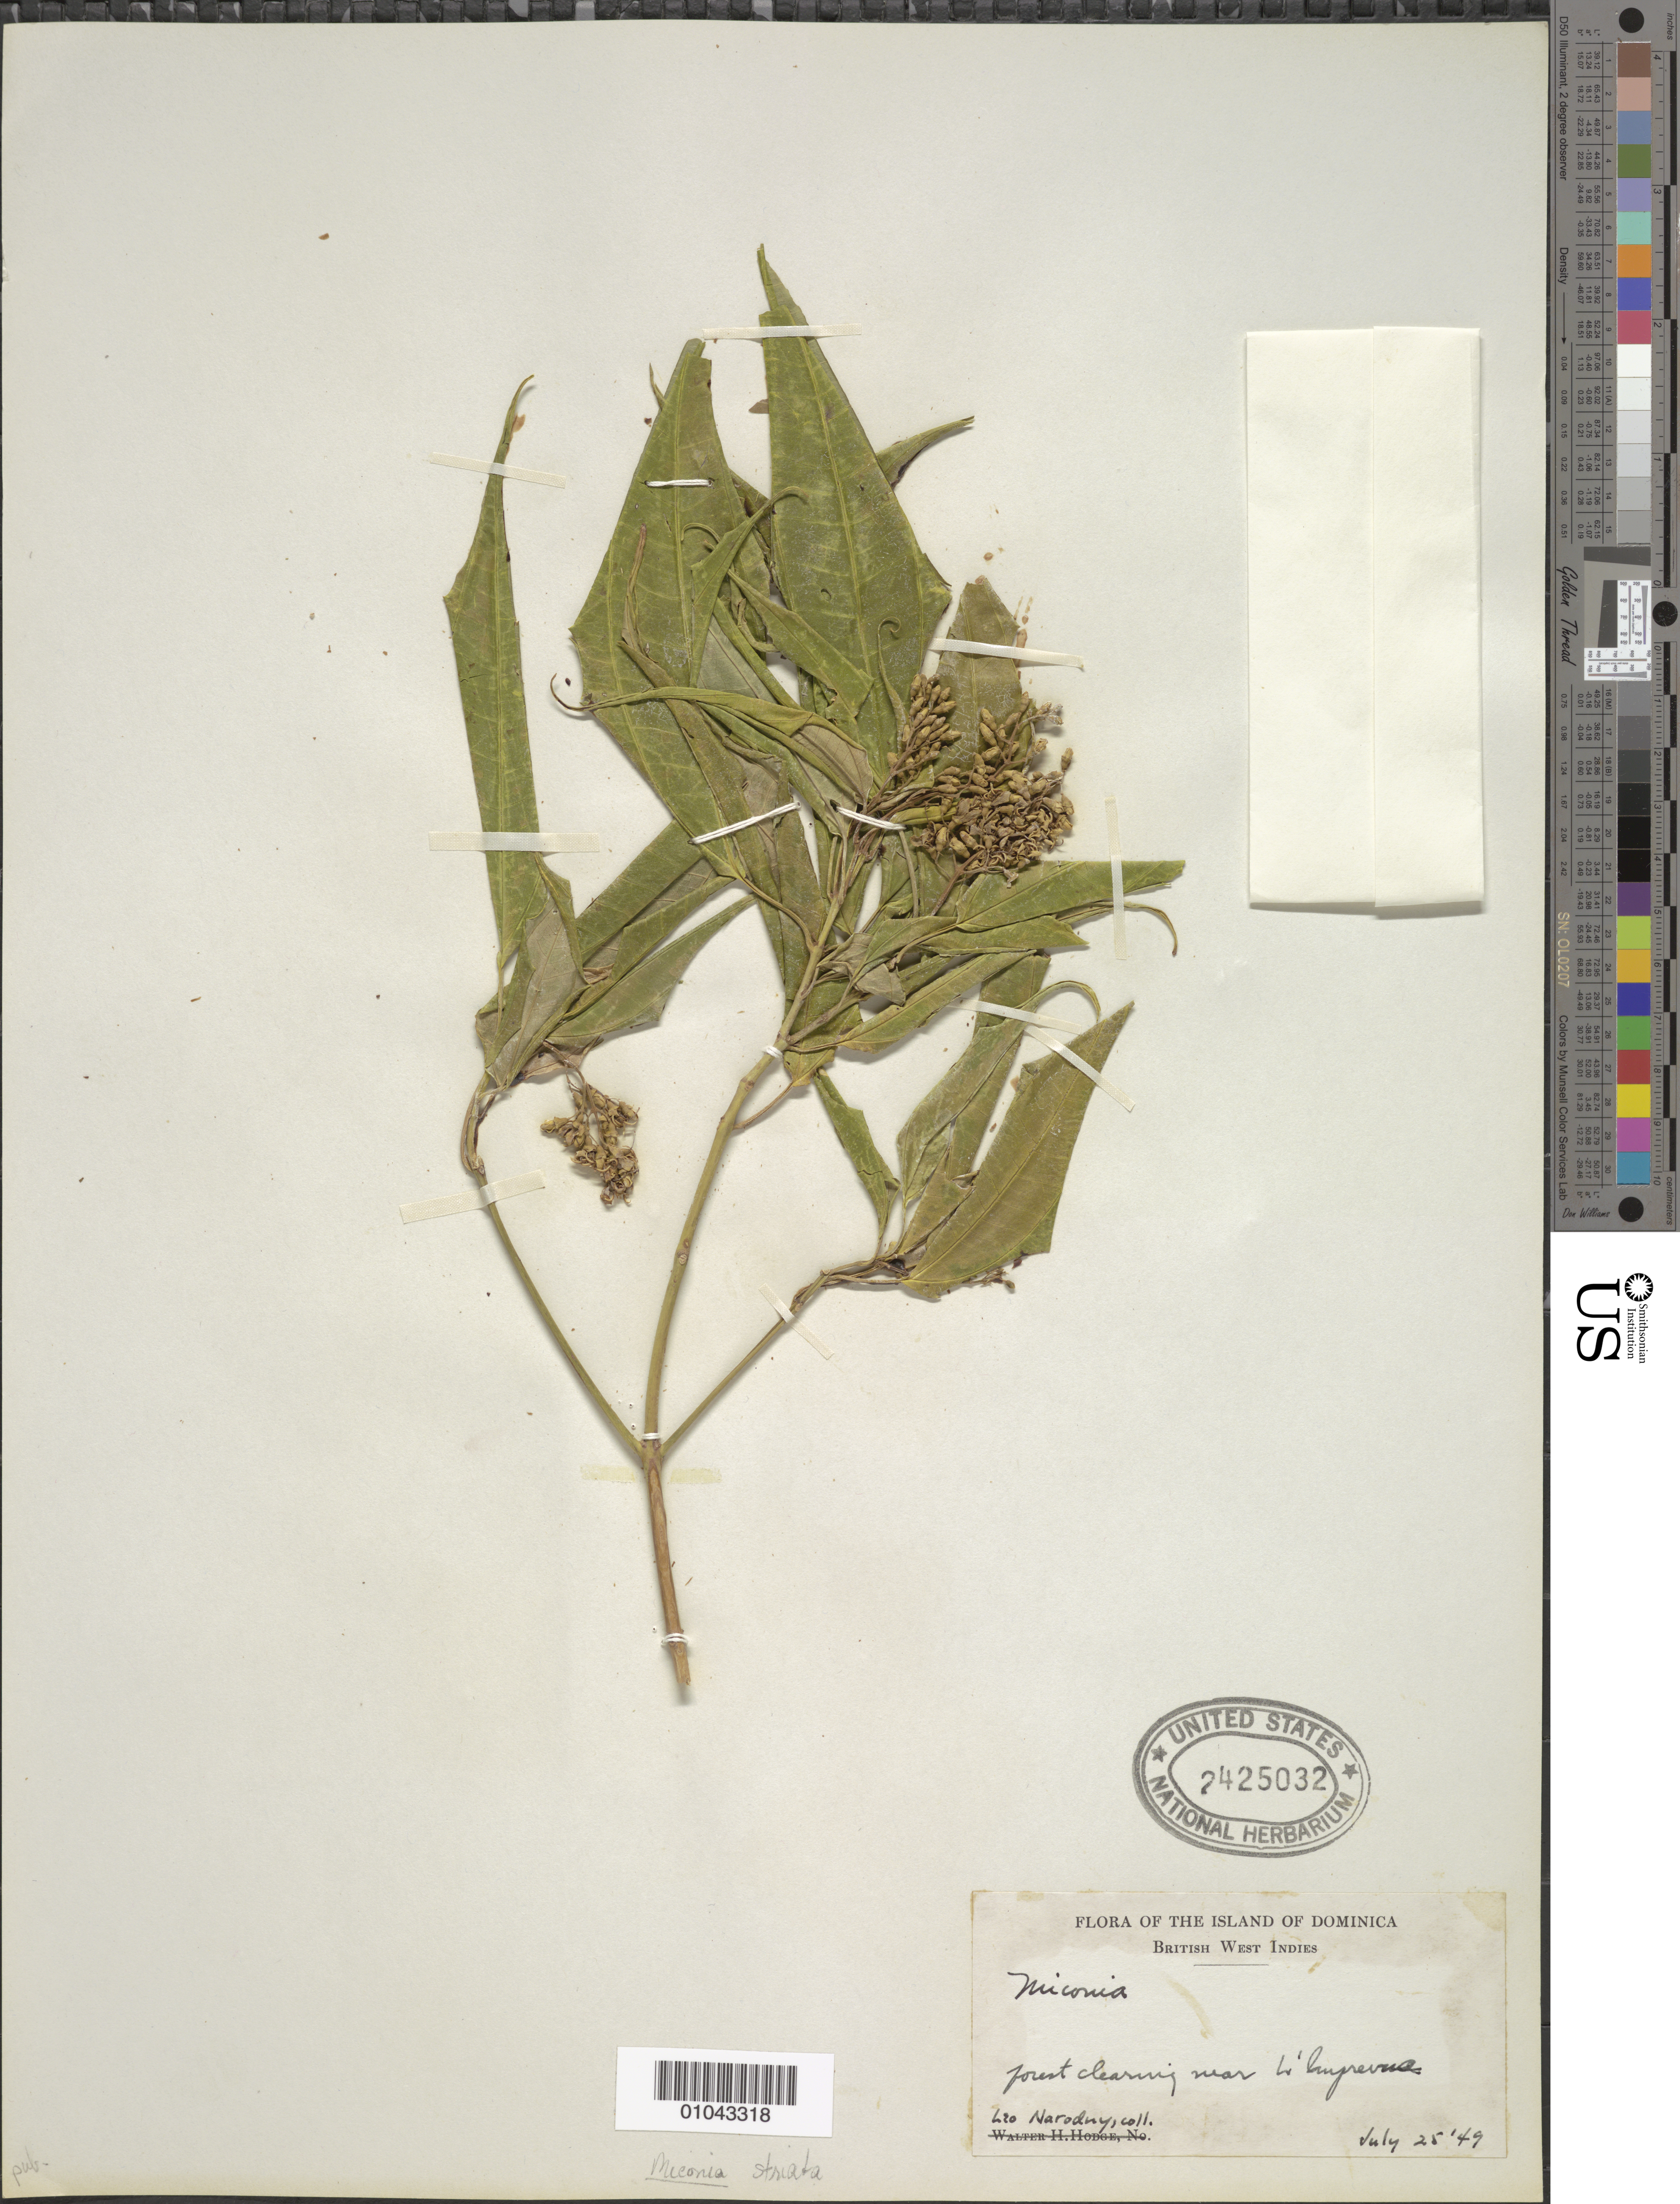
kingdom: Plantae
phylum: Tracheophyta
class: Magnoliopsida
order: Myrtales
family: Melastomataceae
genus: Miconia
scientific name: Miconia striata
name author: (Vahl) Cogn.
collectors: L. Narodny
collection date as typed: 25 Jul 1949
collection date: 1949-07-25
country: Dominica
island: Dominica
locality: L'Imprevua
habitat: Forest clearing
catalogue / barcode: US 2425032